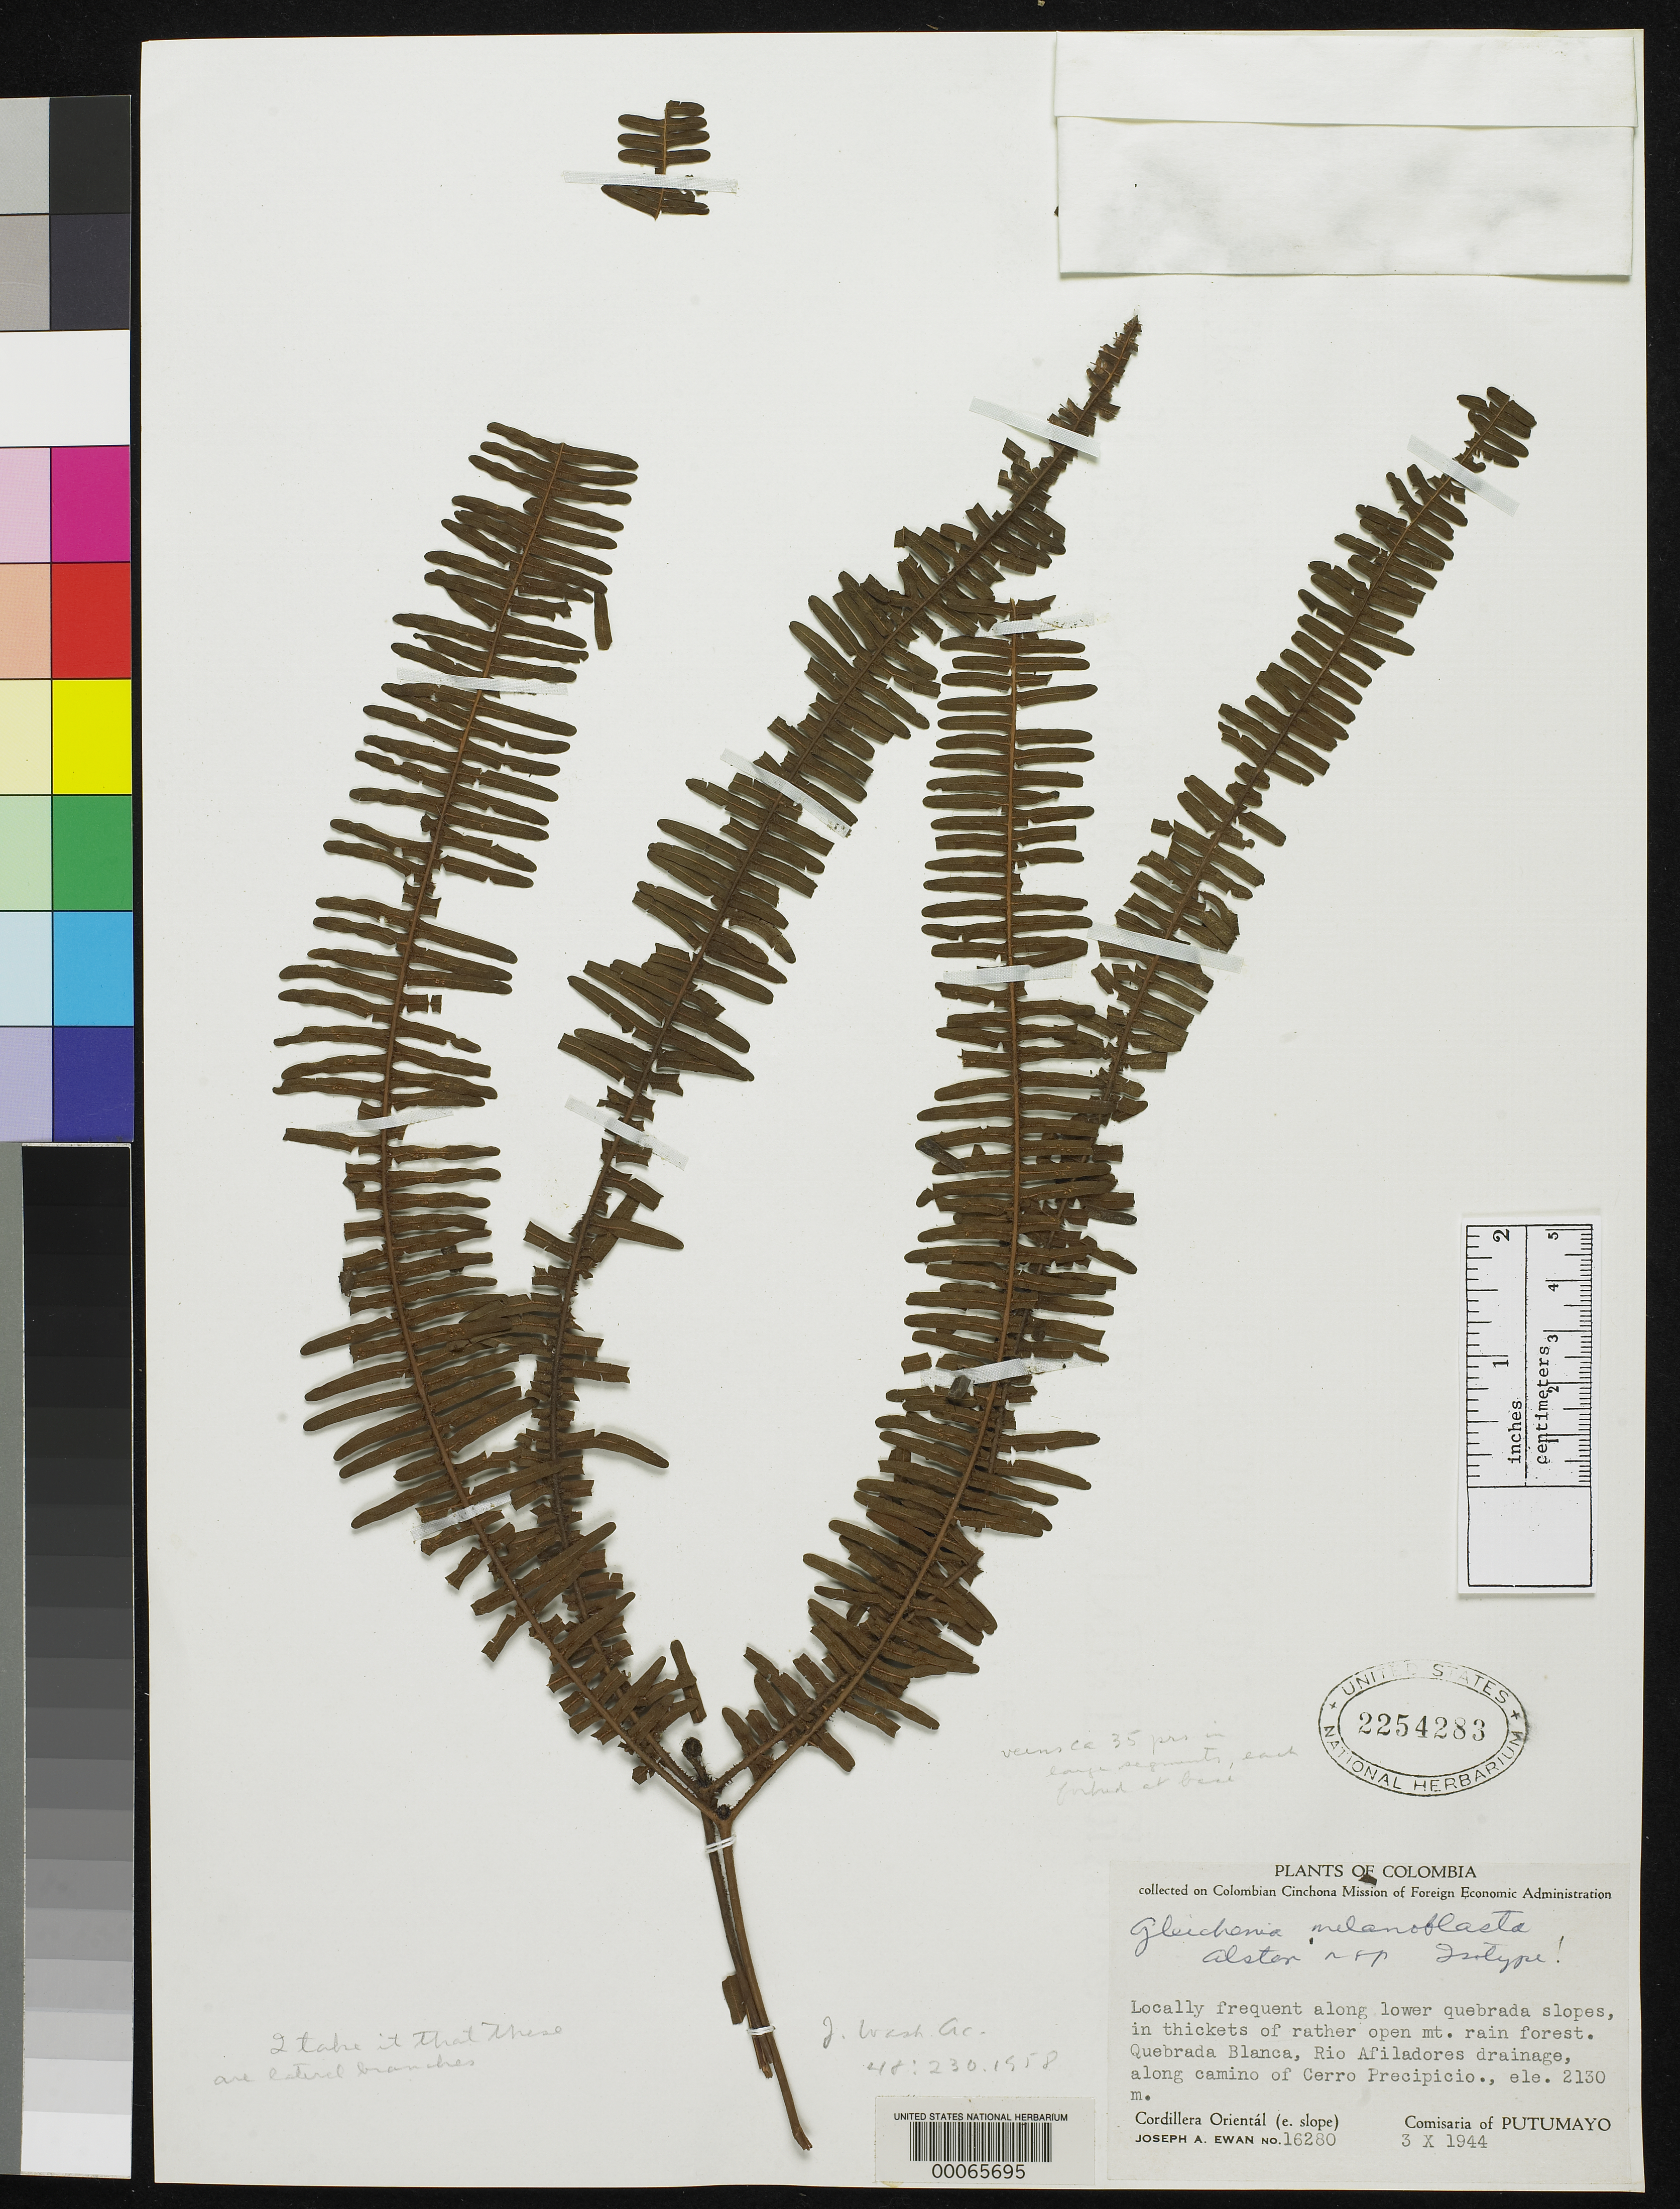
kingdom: Plantae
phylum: Tracheophyta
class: Polypodiopsida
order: Gleicheniales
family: Gleicheniaceae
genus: Gleichenia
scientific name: Gleichenia melanoblasta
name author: Alston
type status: Isotype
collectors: J. A. Ewan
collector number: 16280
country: Colombia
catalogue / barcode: US 2254283